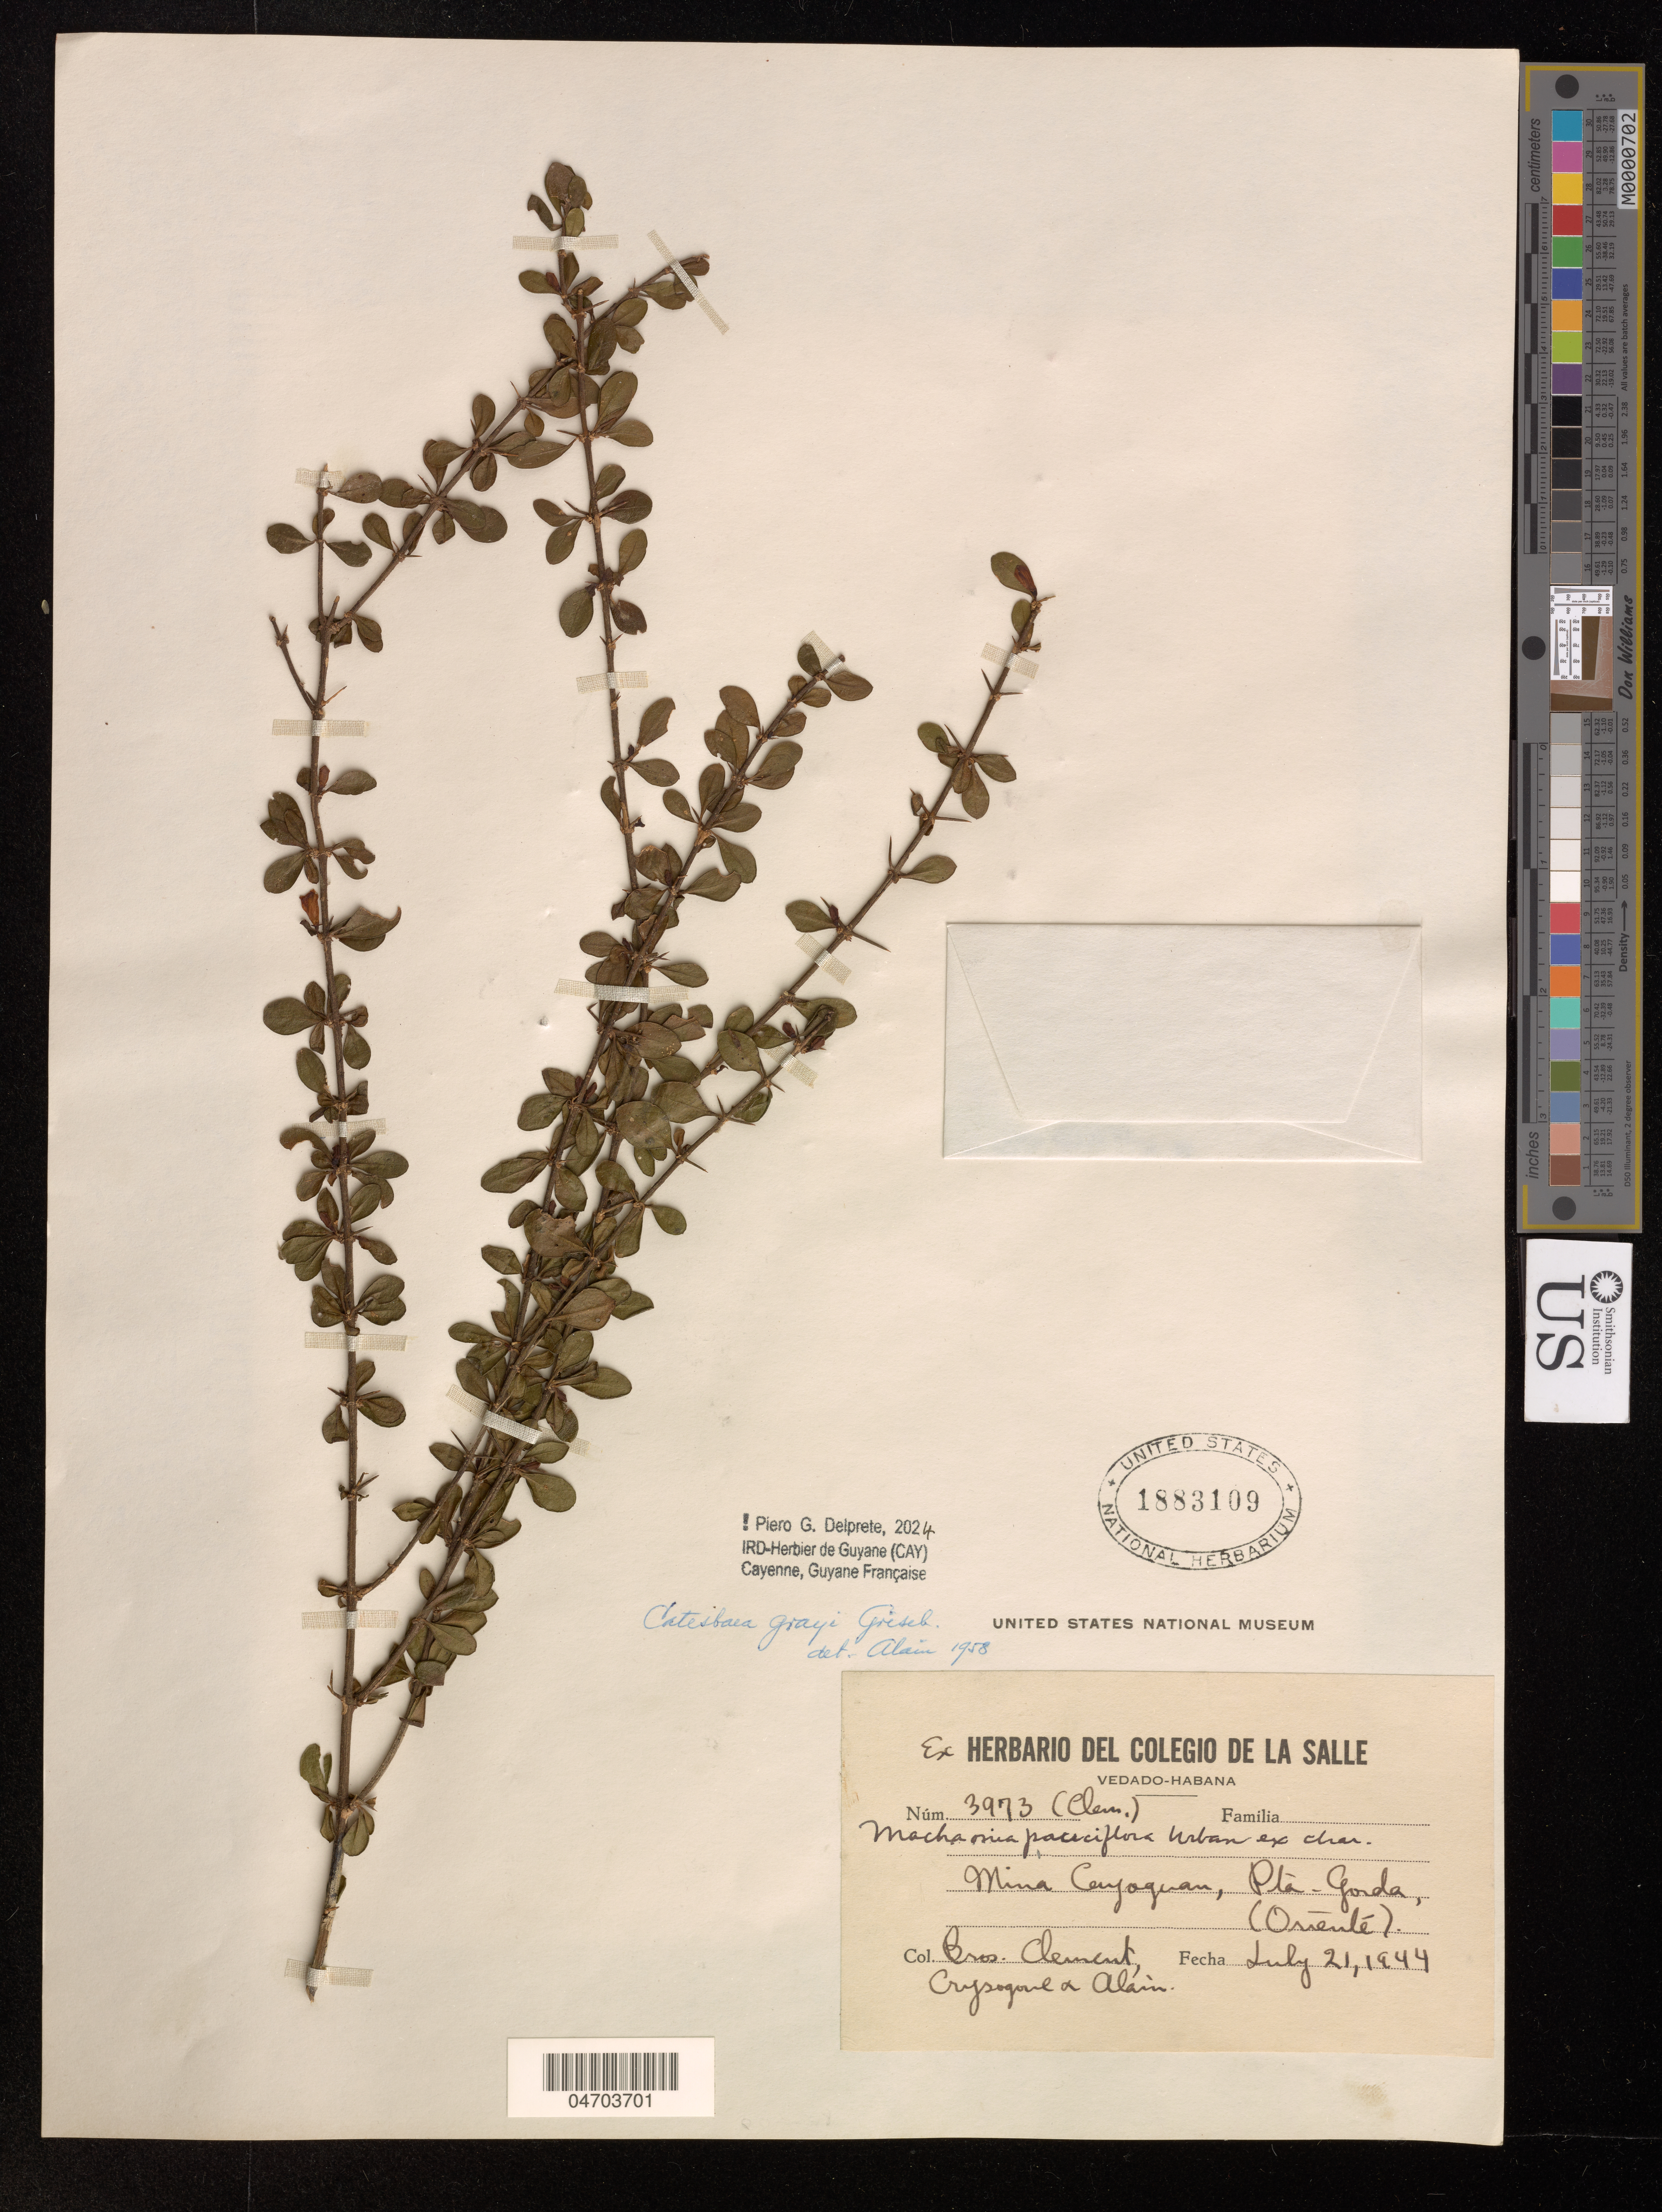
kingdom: Plantae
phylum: Tracheophyta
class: Magnoliopsida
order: Gentianales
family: Rubiaceae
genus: Catesbaea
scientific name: Catesbaea grayi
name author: Griseb.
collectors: B. Clement, Crysogone & Alain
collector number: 3973(Clem.)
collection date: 1944-07-21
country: Cuba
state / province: Oriente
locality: Mina Coyoaquán, Pta - Gorda.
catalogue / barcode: US 1883109